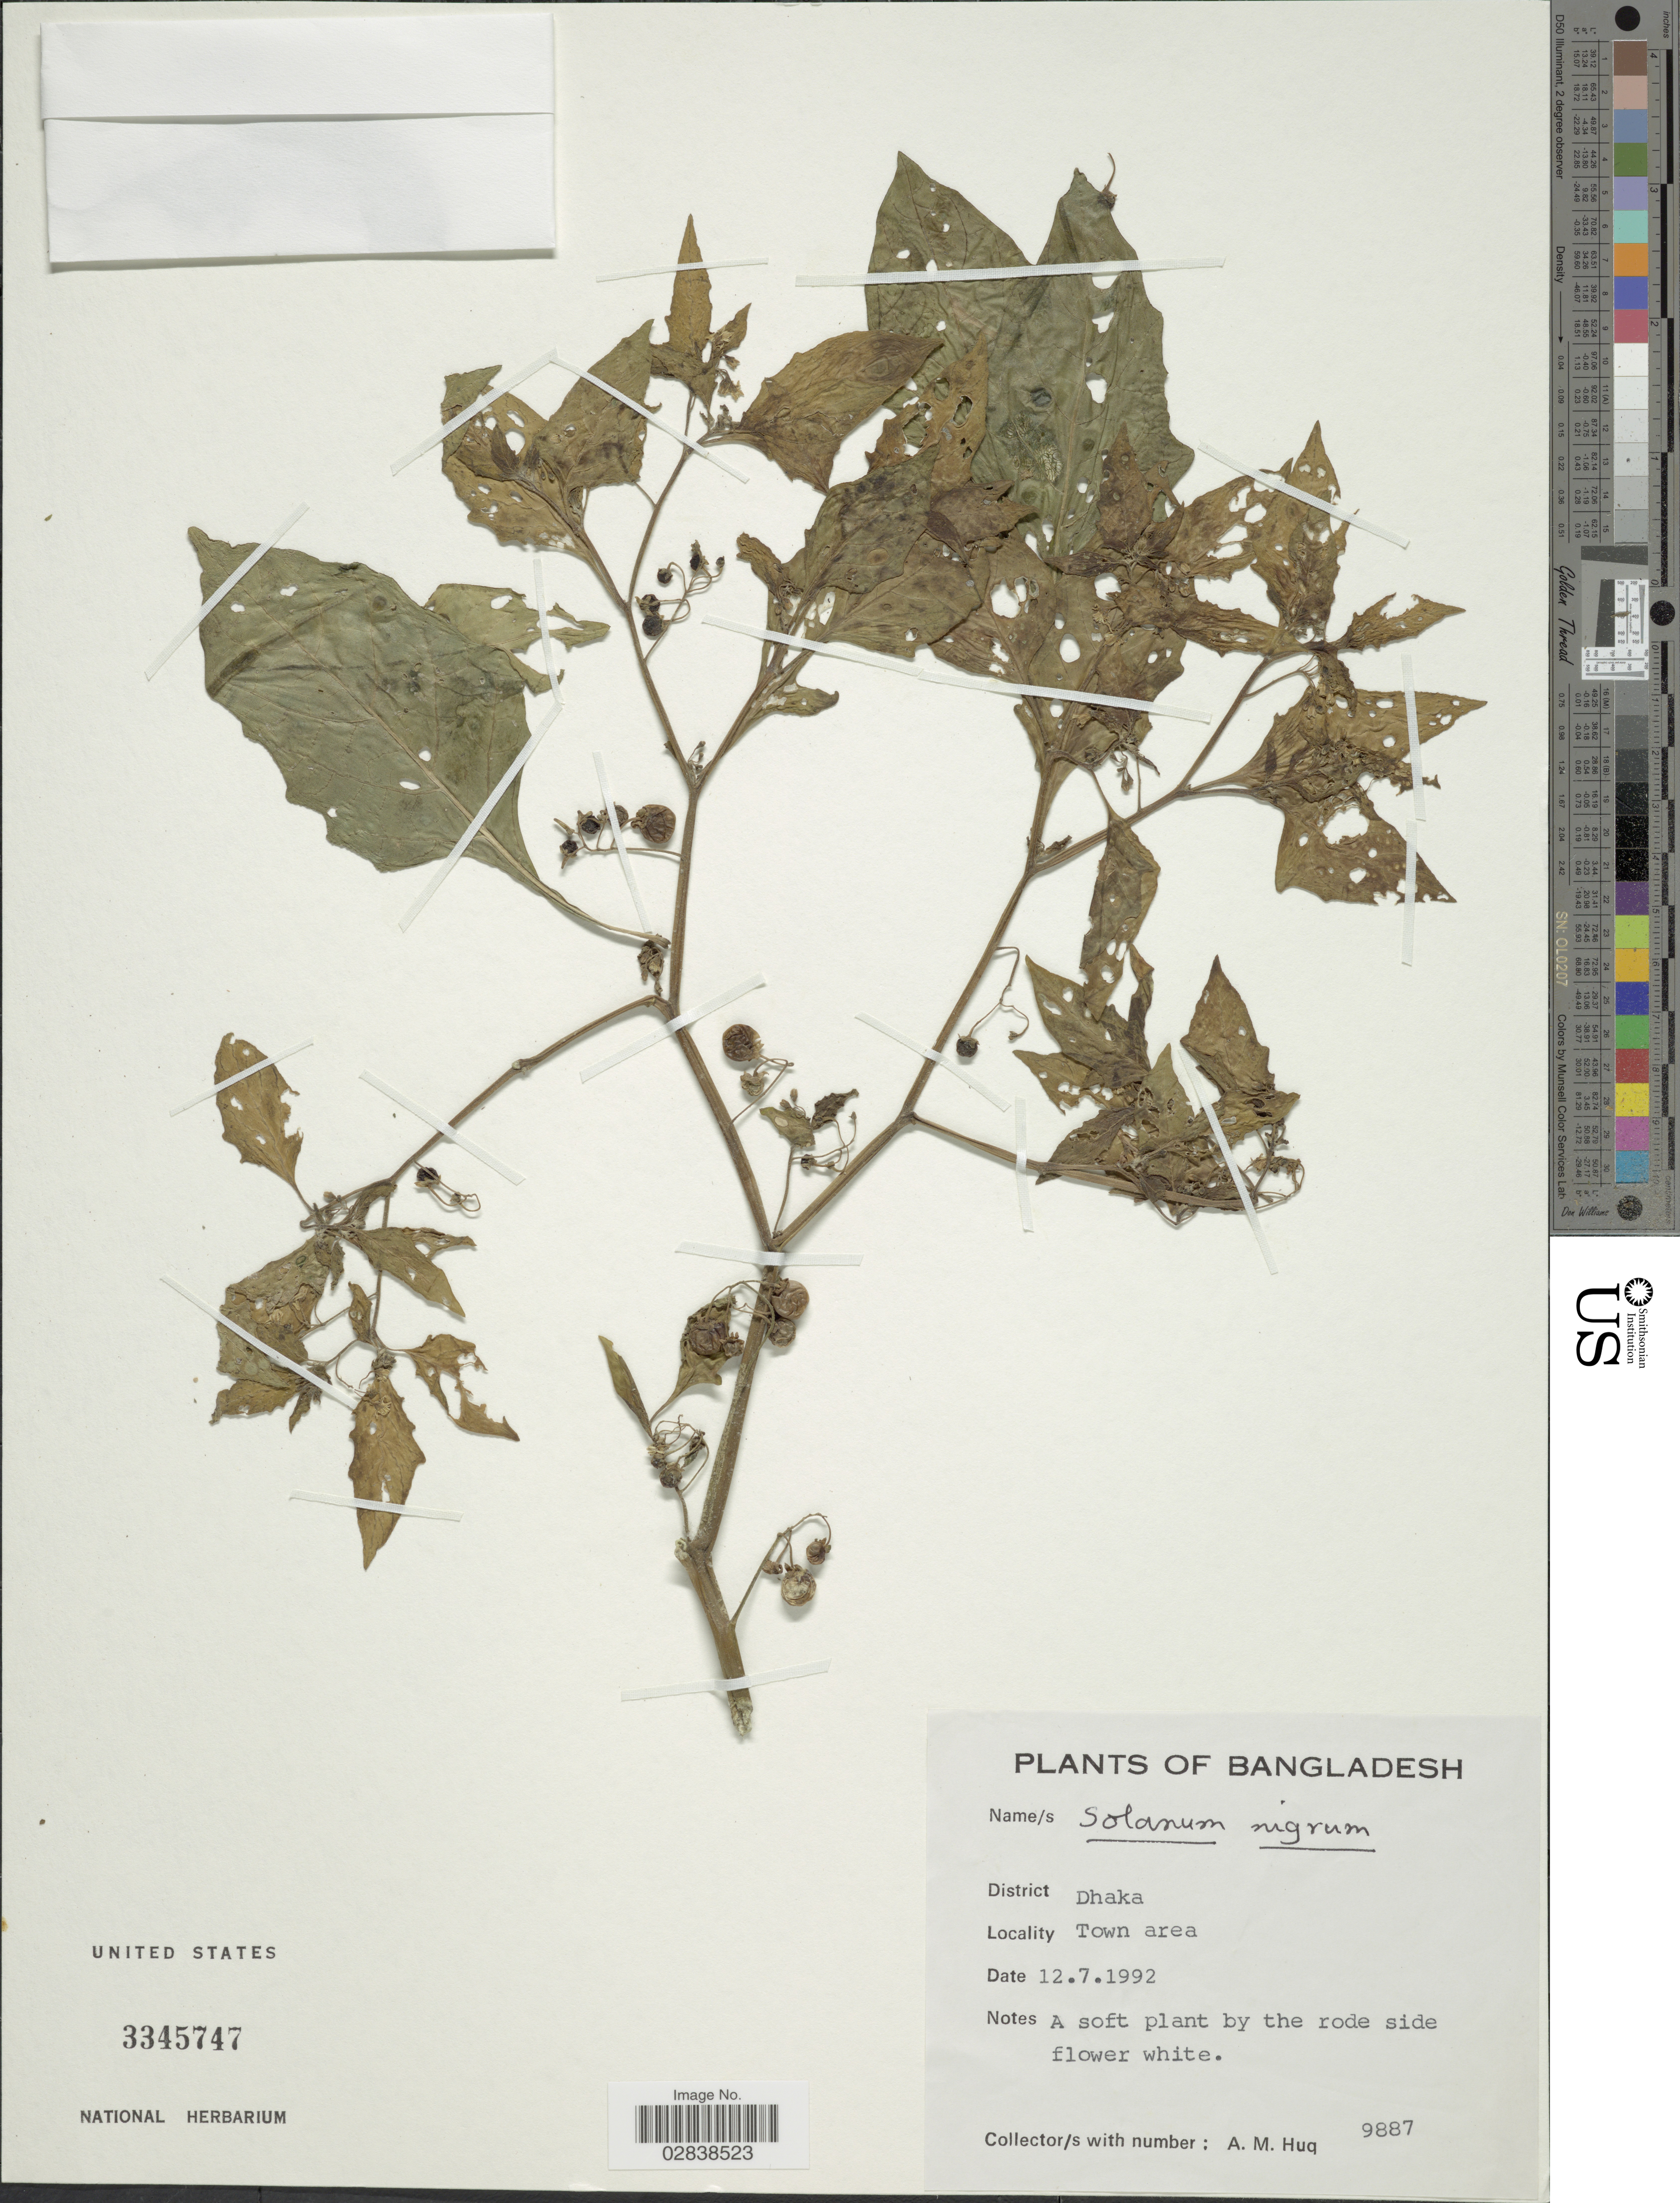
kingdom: Plantae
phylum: Tracheophyta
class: Magnoliopsida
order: Solanales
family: Solanaceae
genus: Solanum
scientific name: Solanum nigrum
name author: L.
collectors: A. M. Huq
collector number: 9887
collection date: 1992-07-12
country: Bangladesh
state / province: Dhaka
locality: District Dhaka, Town area.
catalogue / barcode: US 3345747